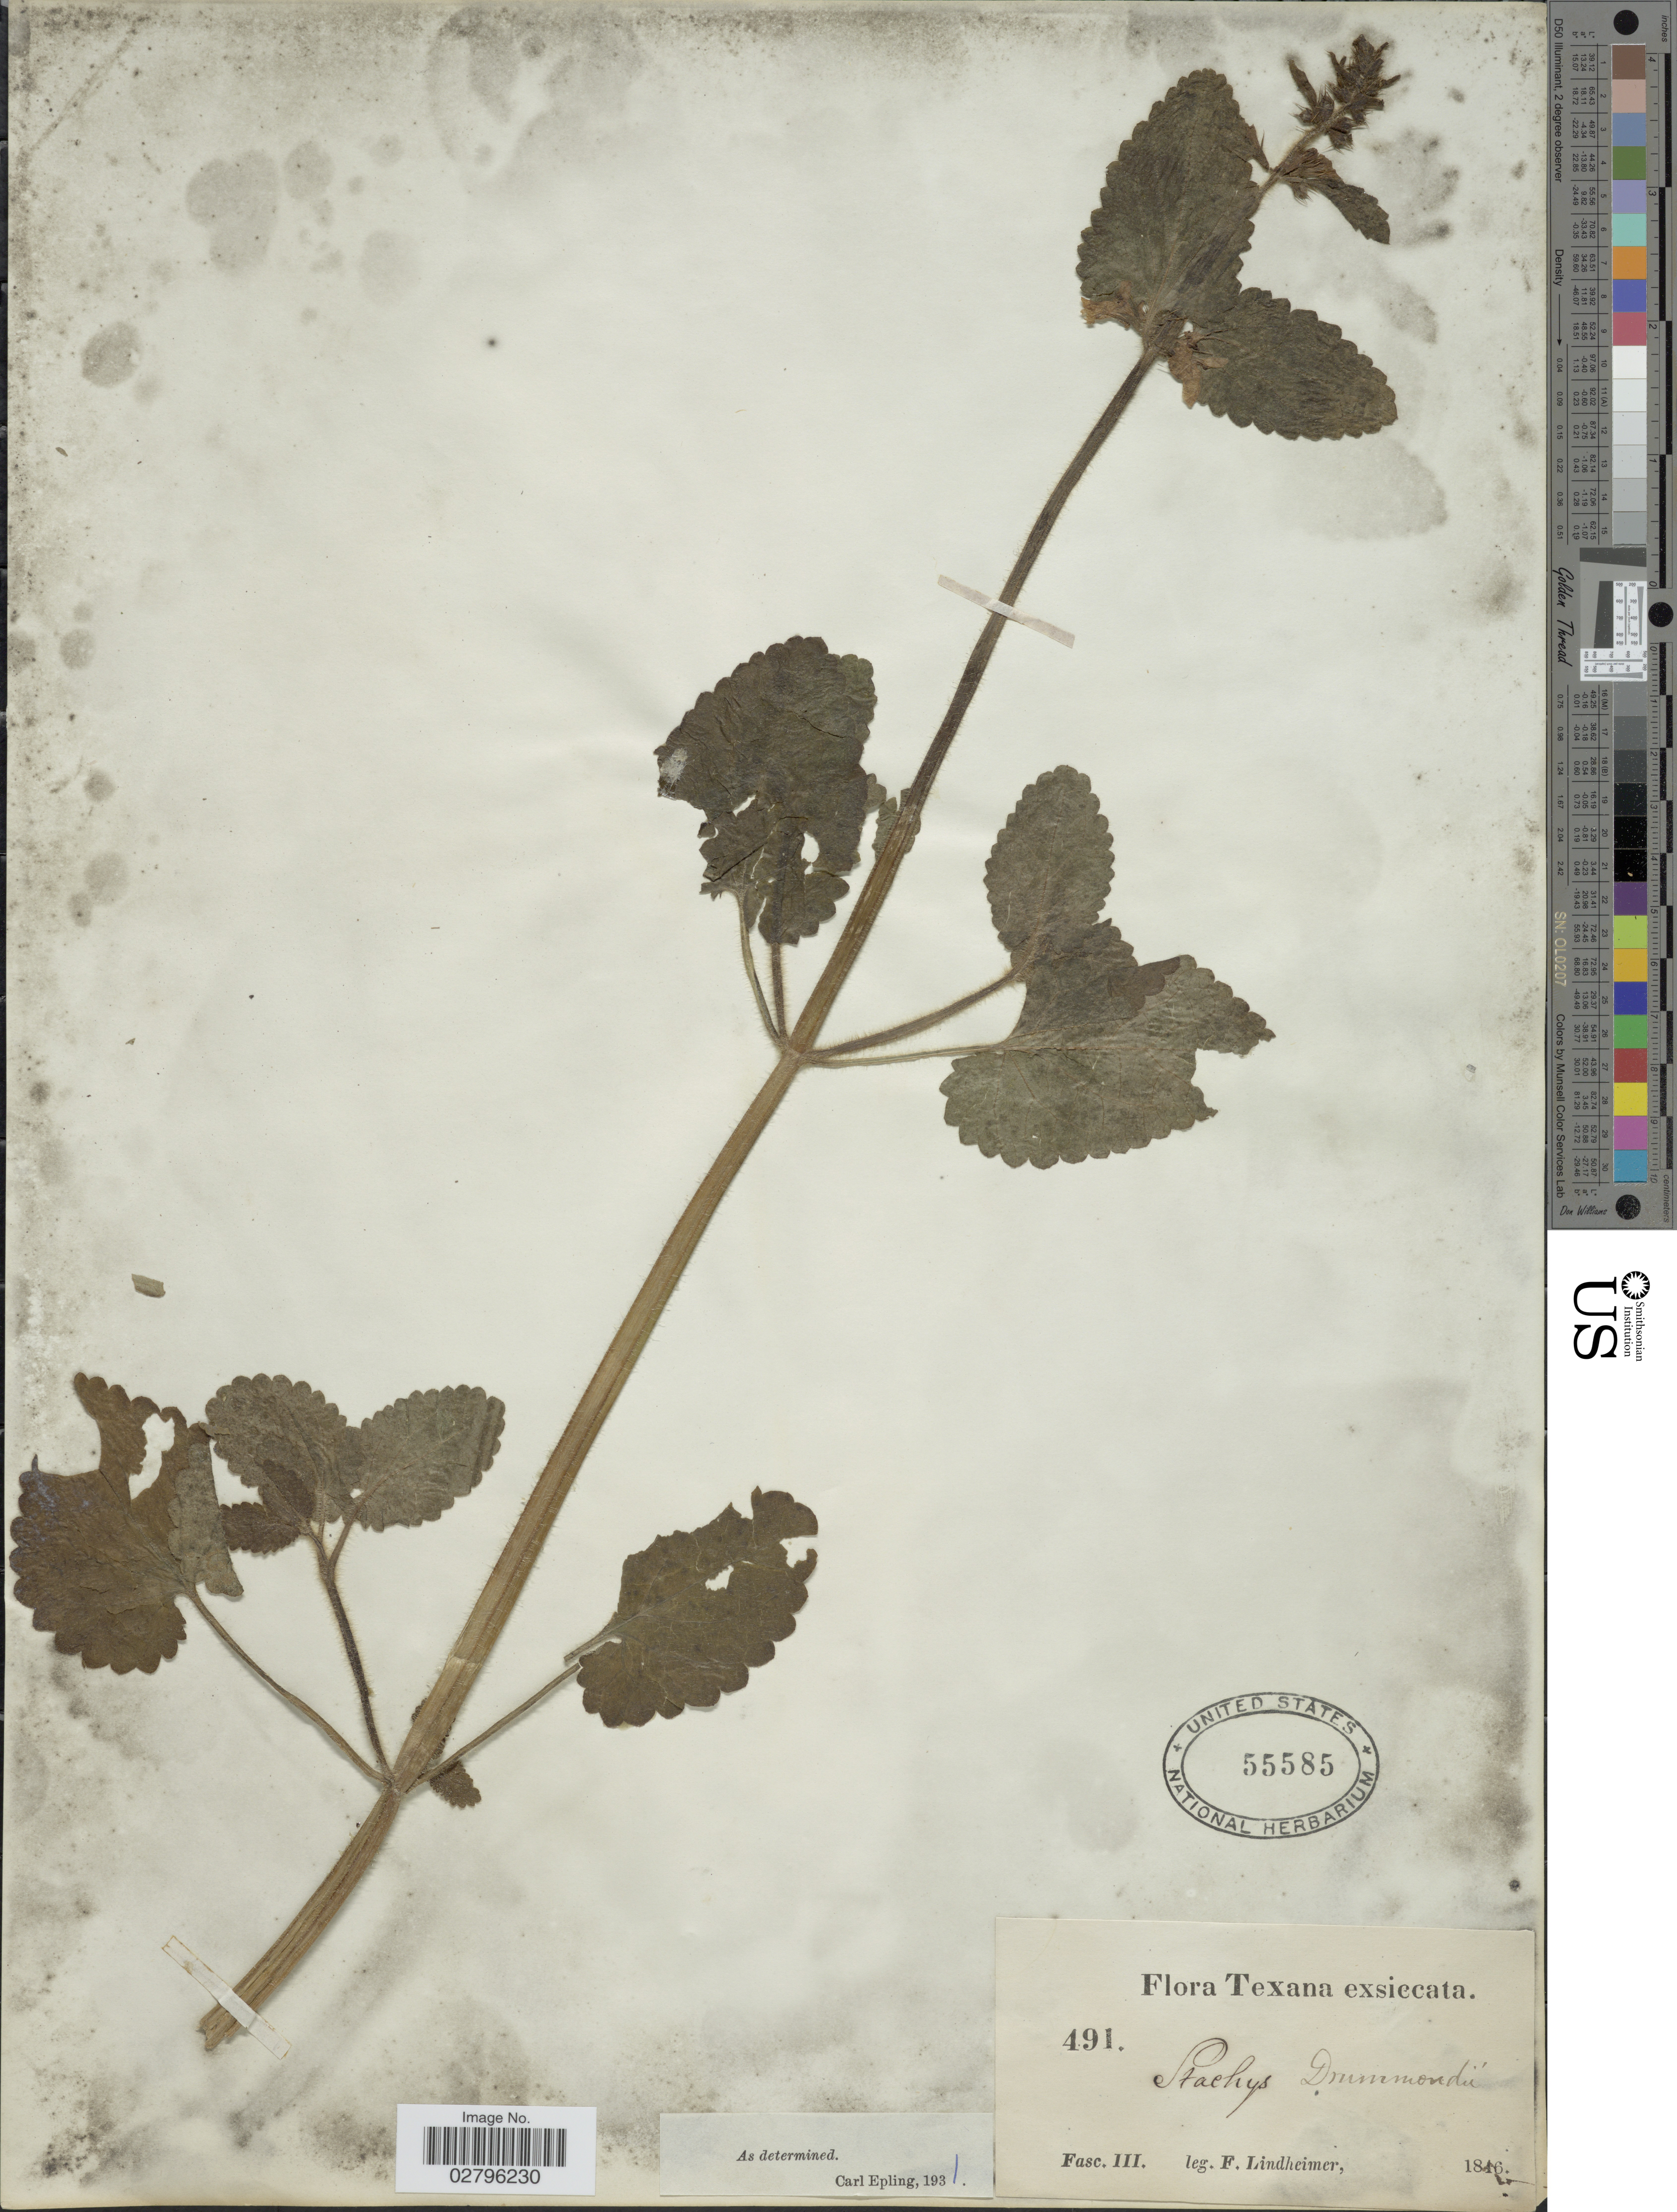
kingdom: Plantae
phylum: Tracheophyta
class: Magnoliopsida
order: Lamiales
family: Lamiaceae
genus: Stachys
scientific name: Stachys drummondii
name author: Benth.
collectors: F. Lindheimer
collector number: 491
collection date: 1846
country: United States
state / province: Texas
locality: Texana. Fasc. III.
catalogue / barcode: US 55585